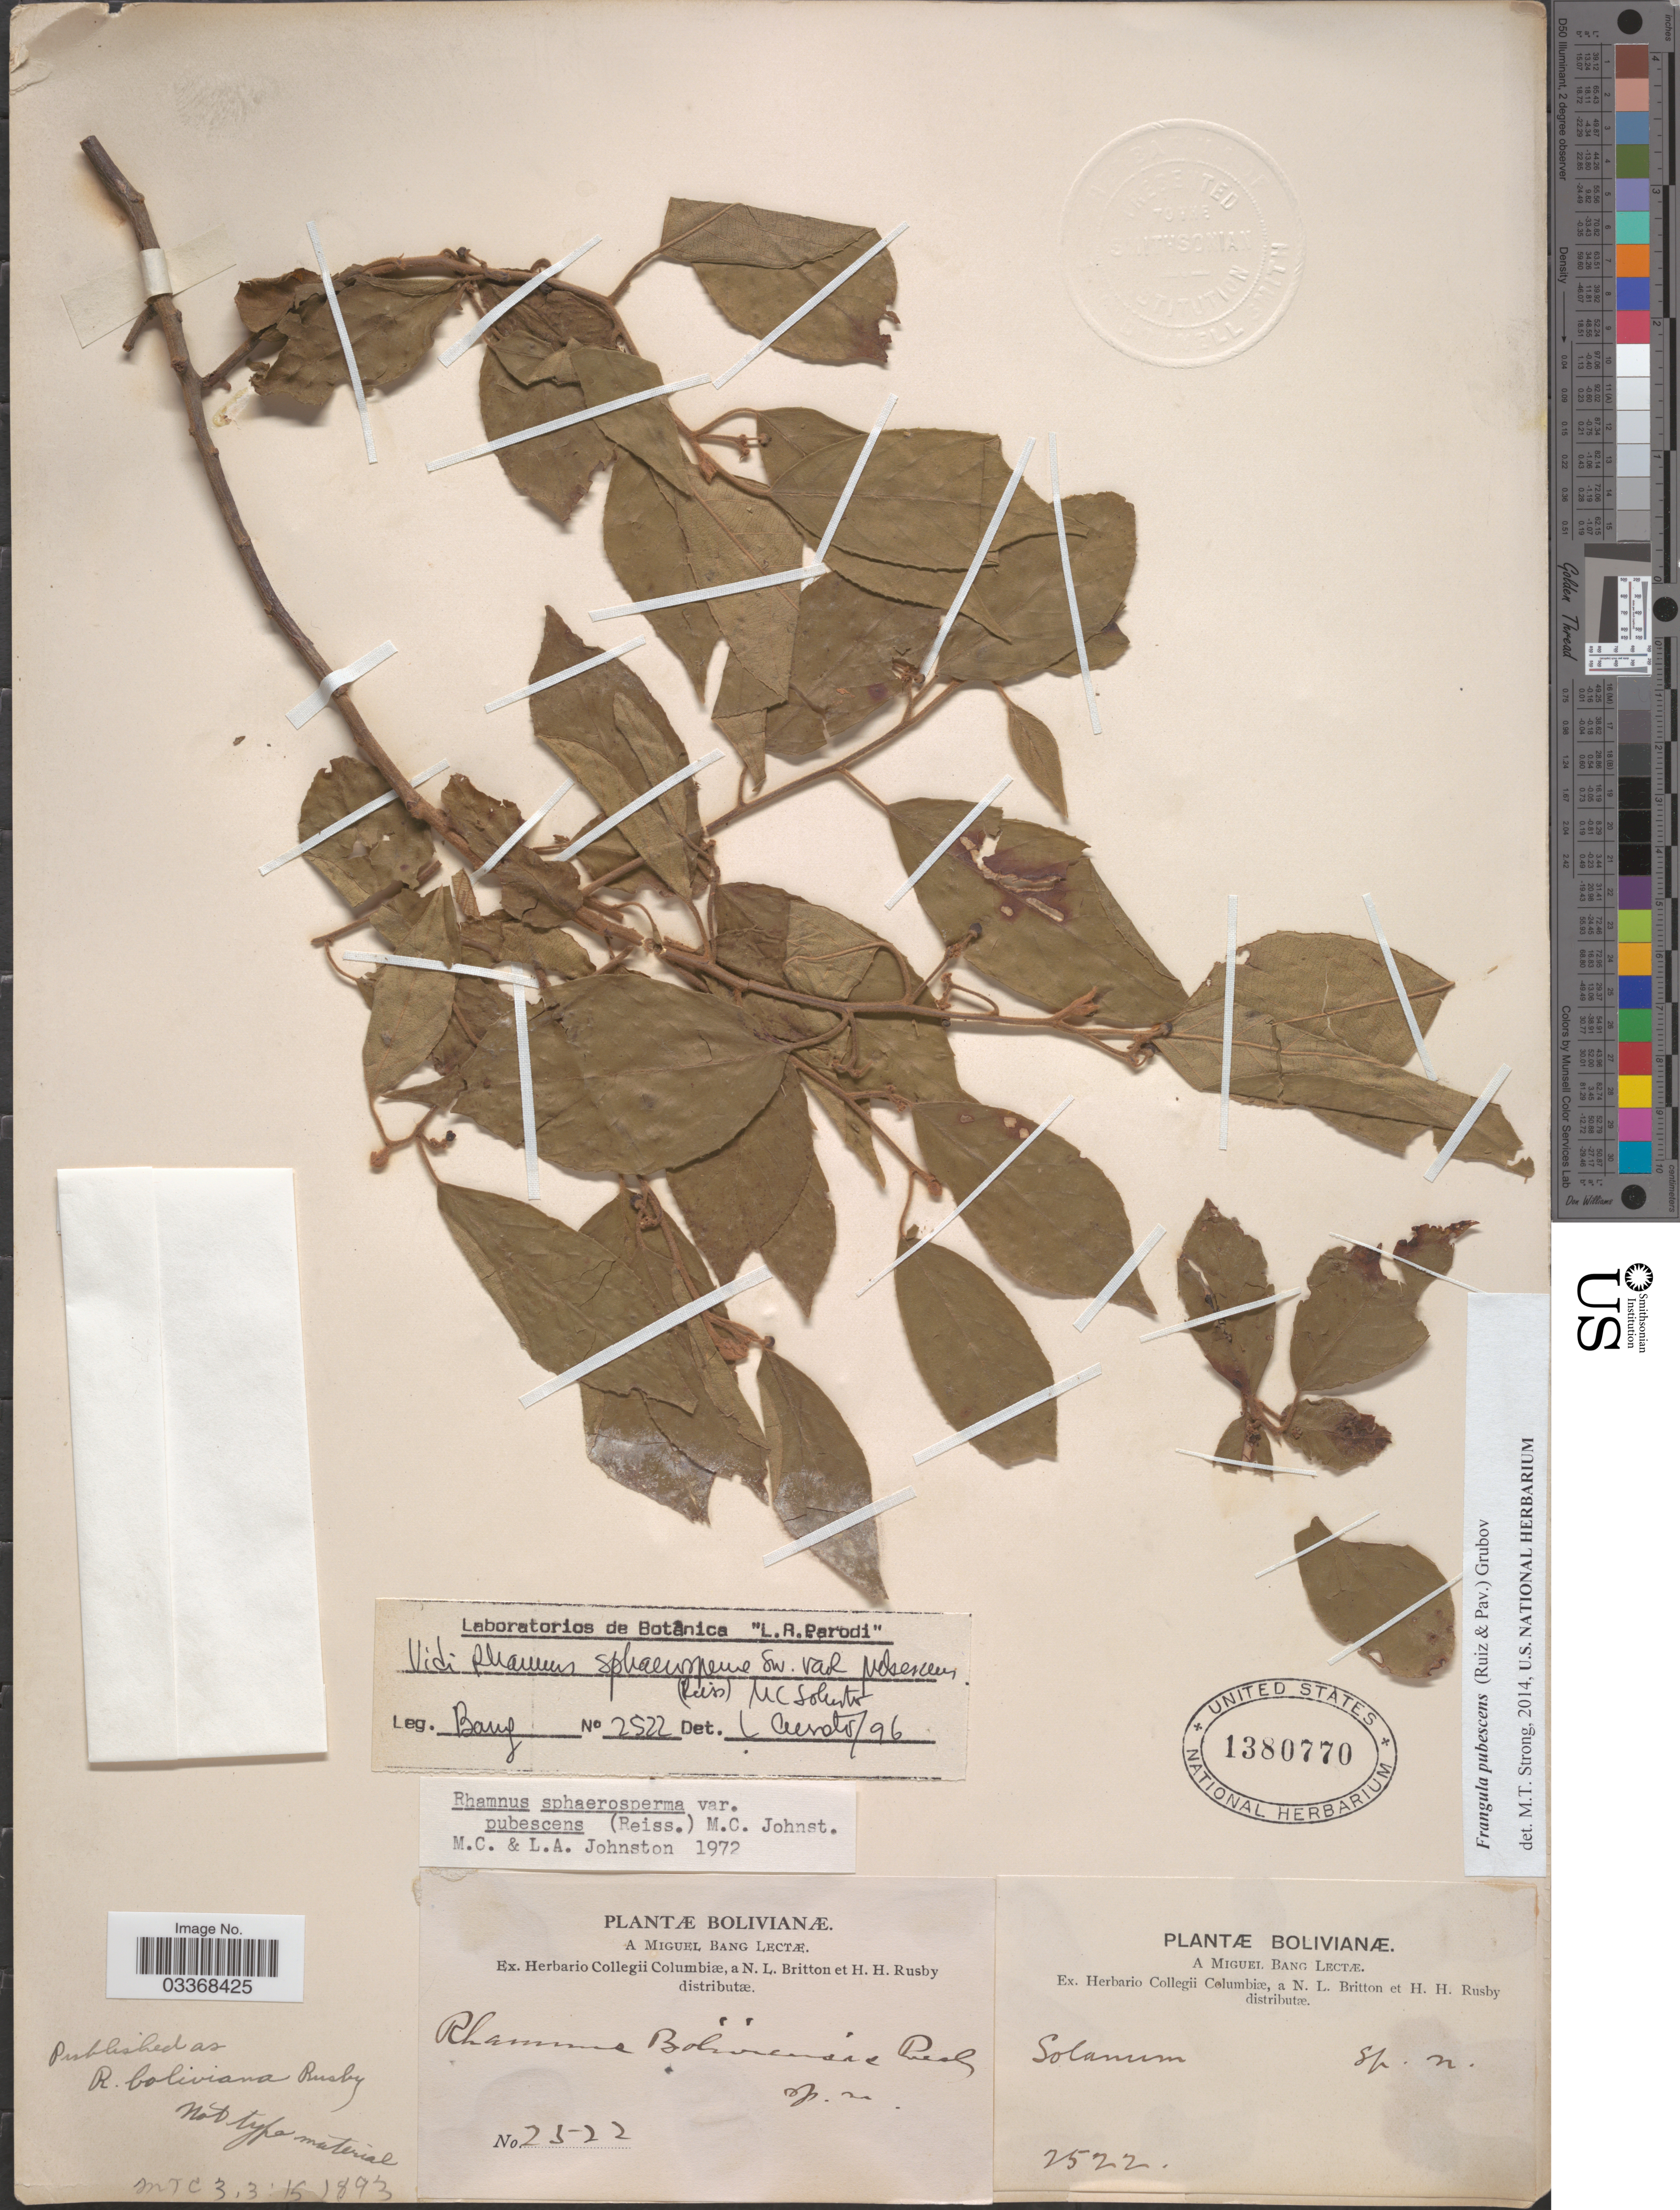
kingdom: Plantae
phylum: Tracheophyta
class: Magnoliopsida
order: Rosales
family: Rhamnaceae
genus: Frangula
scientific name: Frangula pubescens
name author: (Ruiz & Pav.) Grubov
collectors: M. Bang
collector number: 2522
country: Bolivia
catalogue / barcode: US 1380770